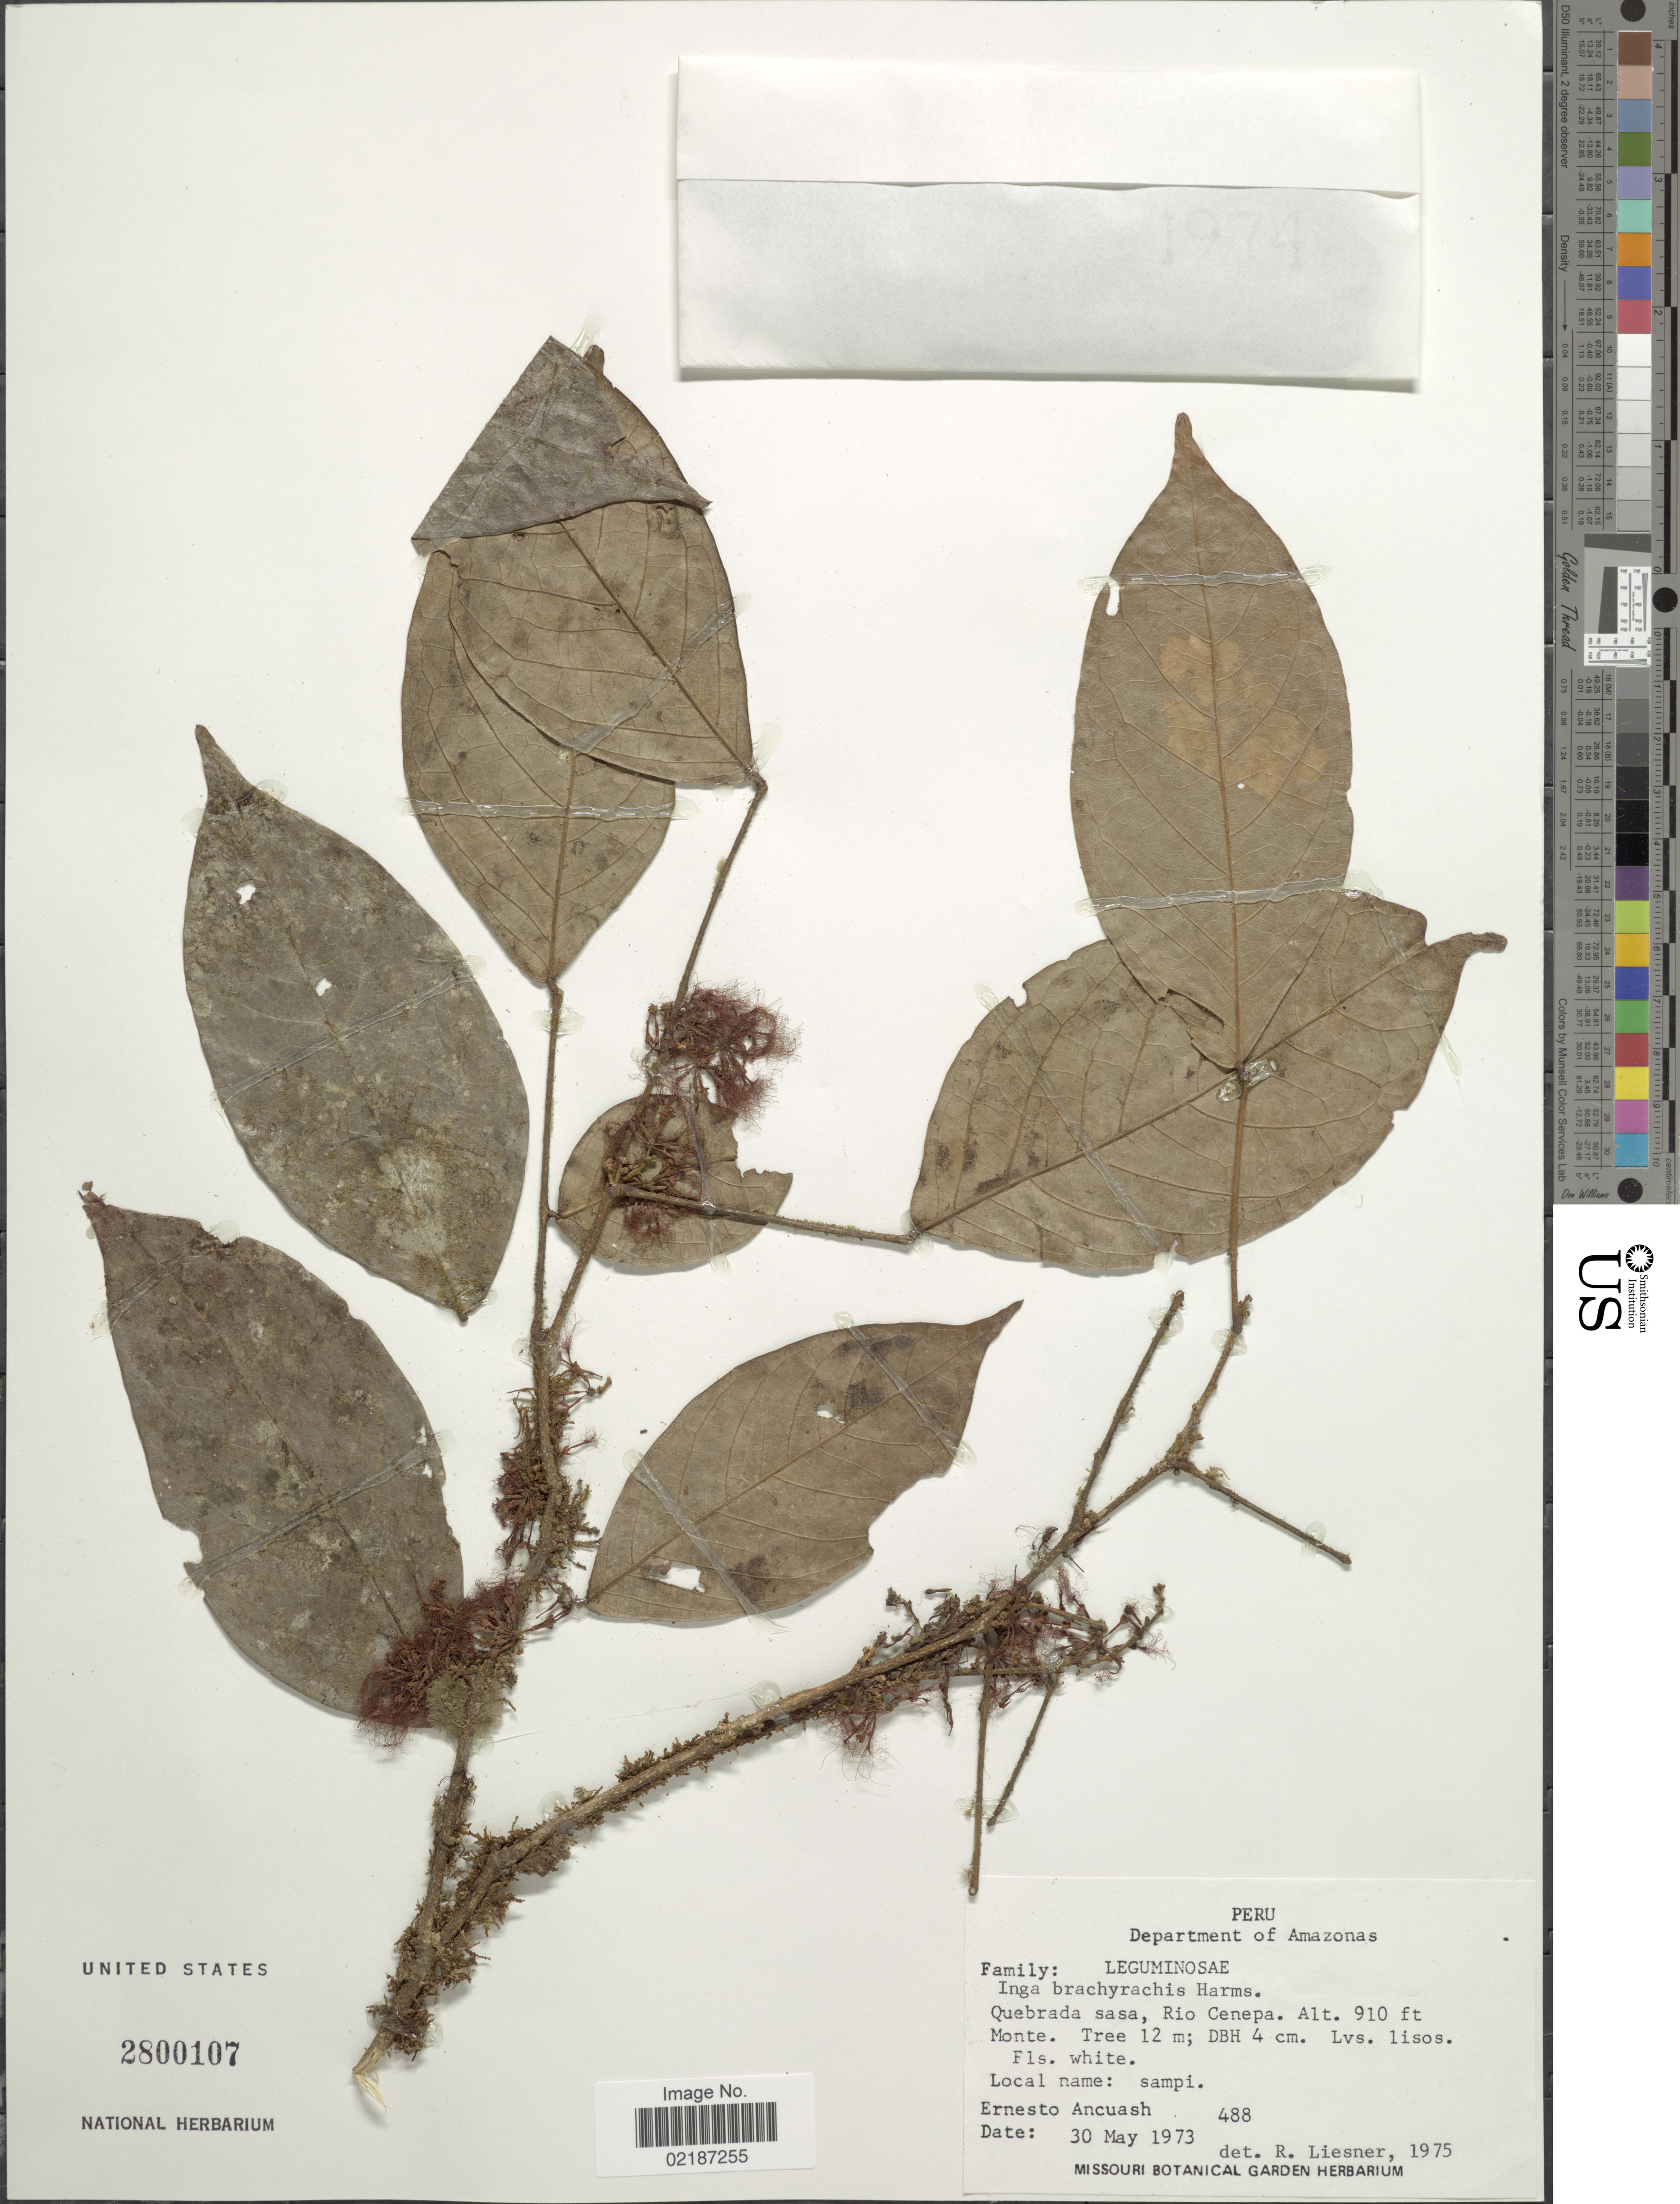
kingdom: Plantae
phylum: Tracheophyta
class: Magnoliopsida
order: Fabales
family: Fabaceae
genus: Inga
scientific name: Inga brachyrhachis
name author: Harms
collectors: E. Ancuash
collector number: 488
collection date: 1973-05-30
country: Peru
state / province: Amazonas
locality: Quebrada sasa, Rio Cenepa, Monte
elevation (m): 277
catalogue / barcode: US 2800107